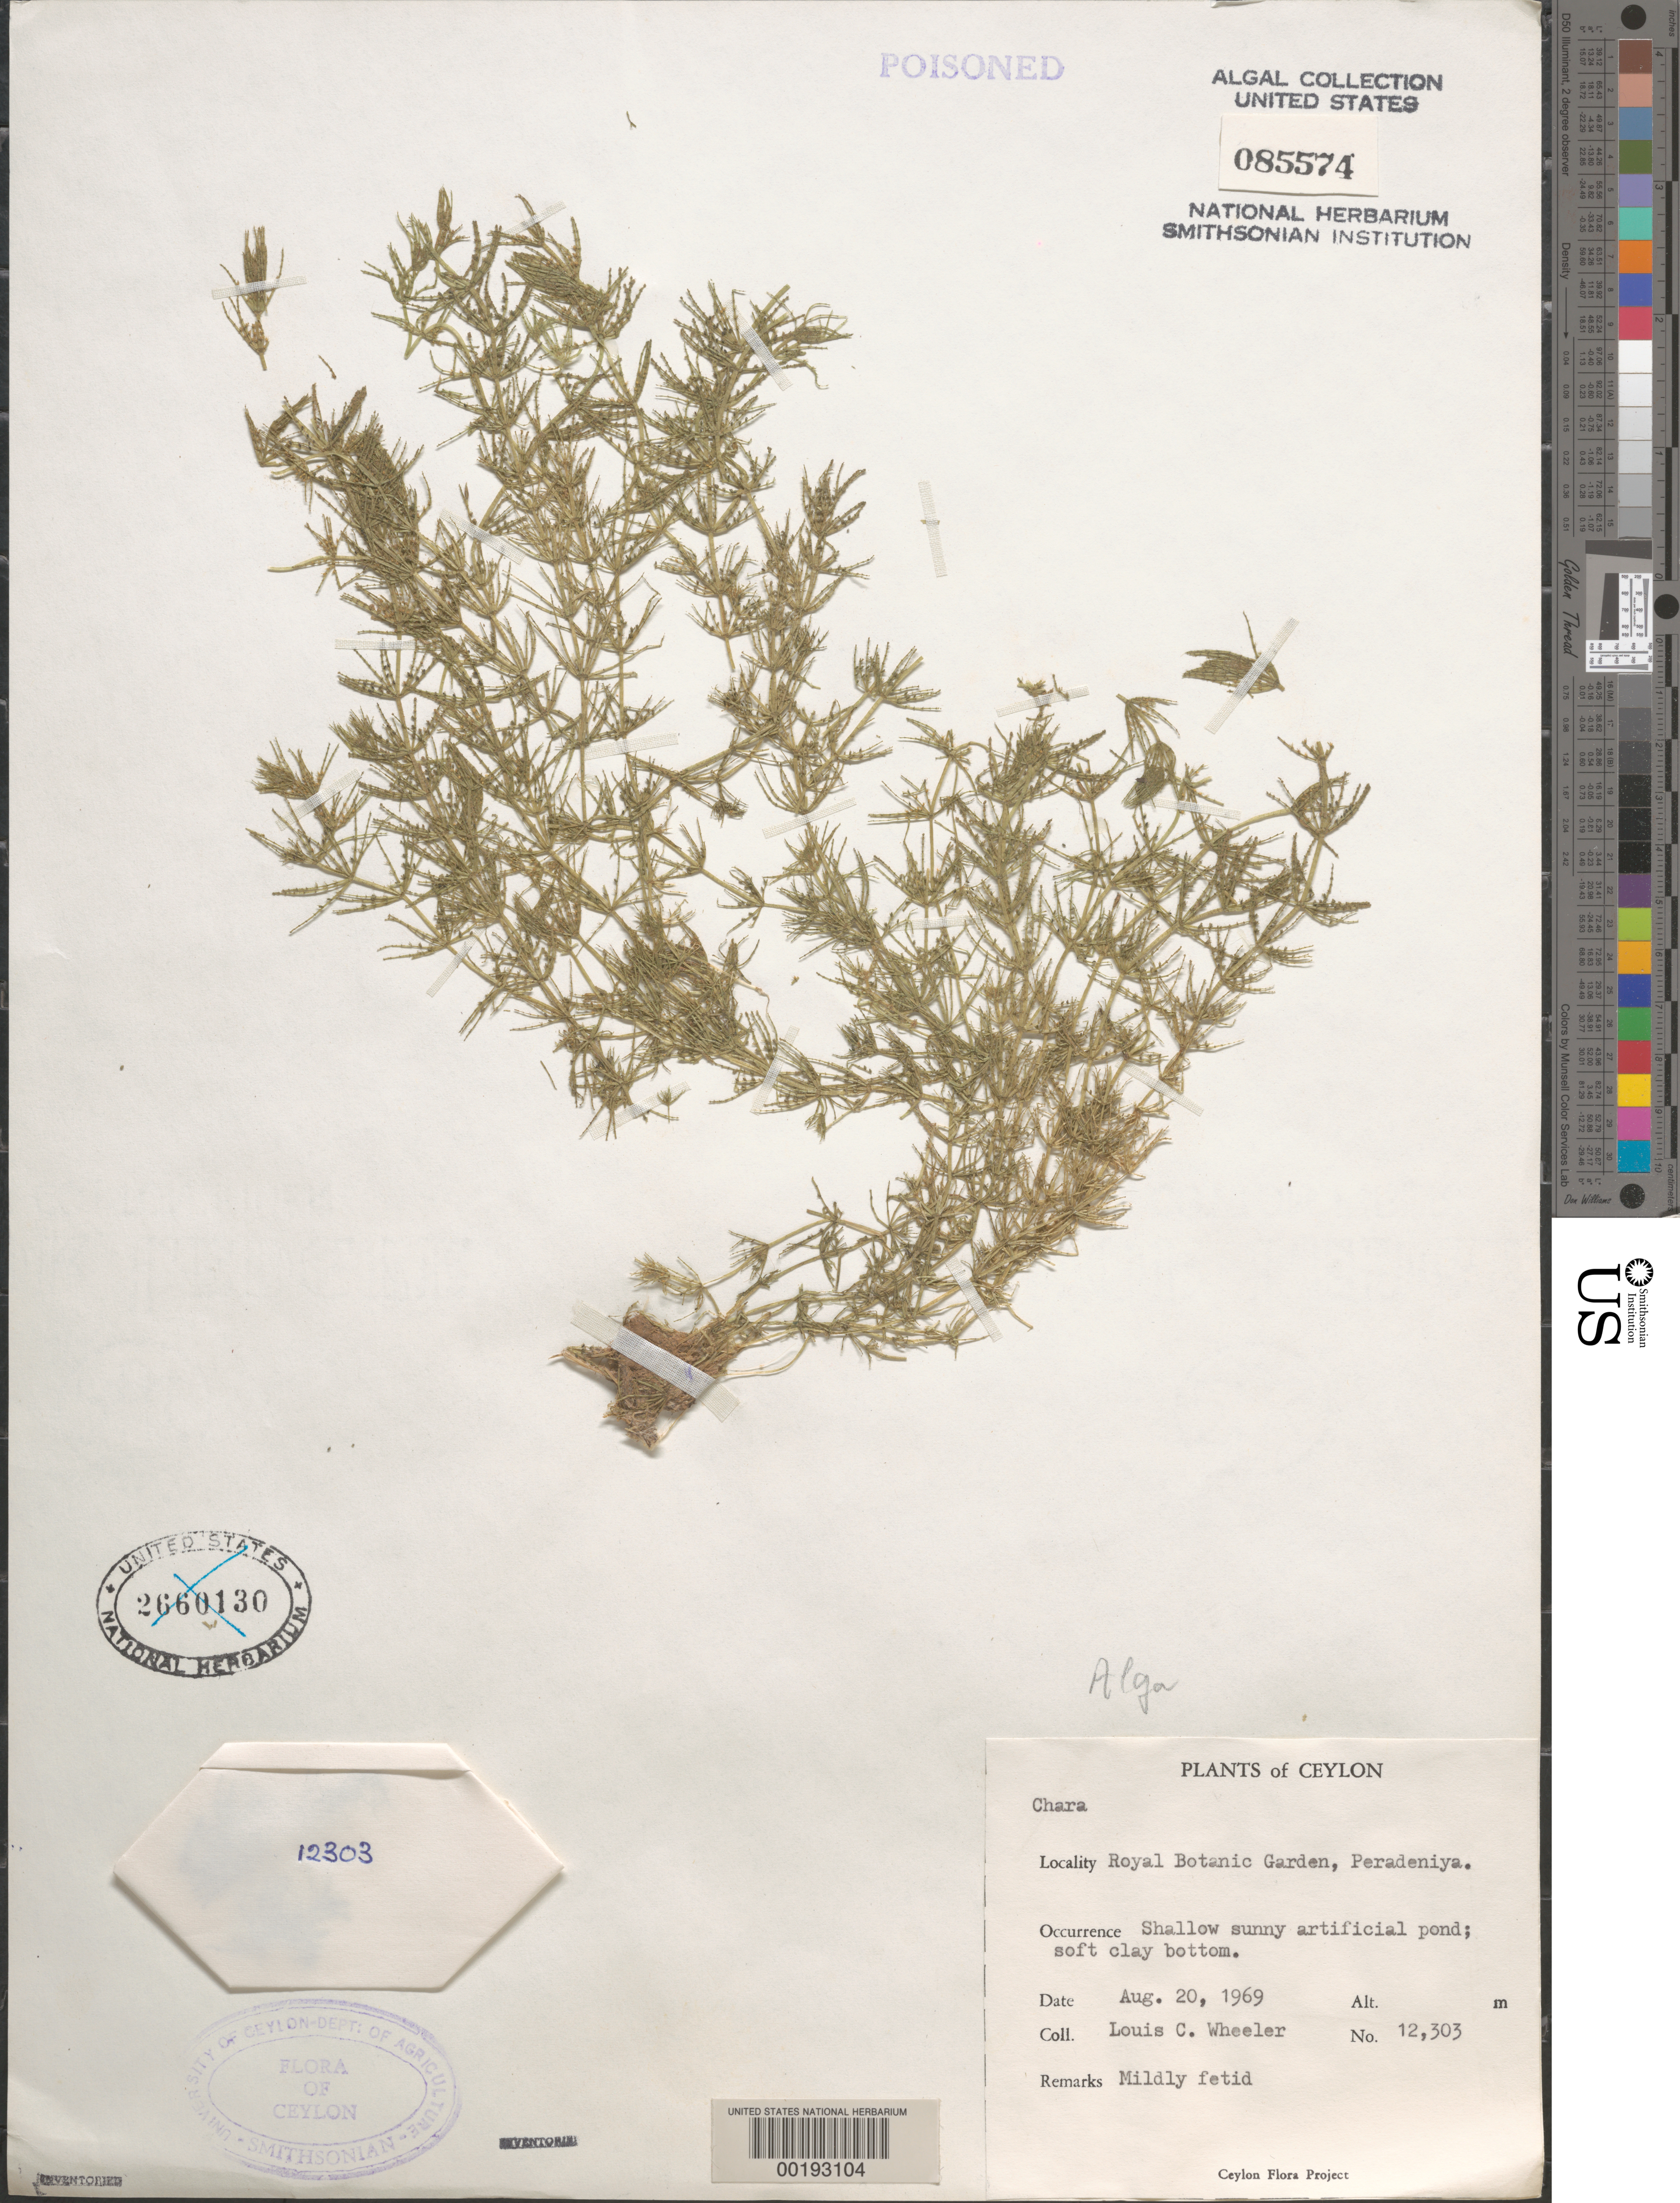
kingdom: Plantae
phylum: Charophyta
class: Charophyceae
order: Charales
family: Characeae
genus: Chara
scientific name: Chara sp.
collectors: L. C. Wheeler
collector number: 12303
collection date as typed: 20 Aug 1969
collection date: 1969-08-20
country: Sri Lanka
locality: Royal botanic garden, peradeniya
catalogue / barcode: US 85574